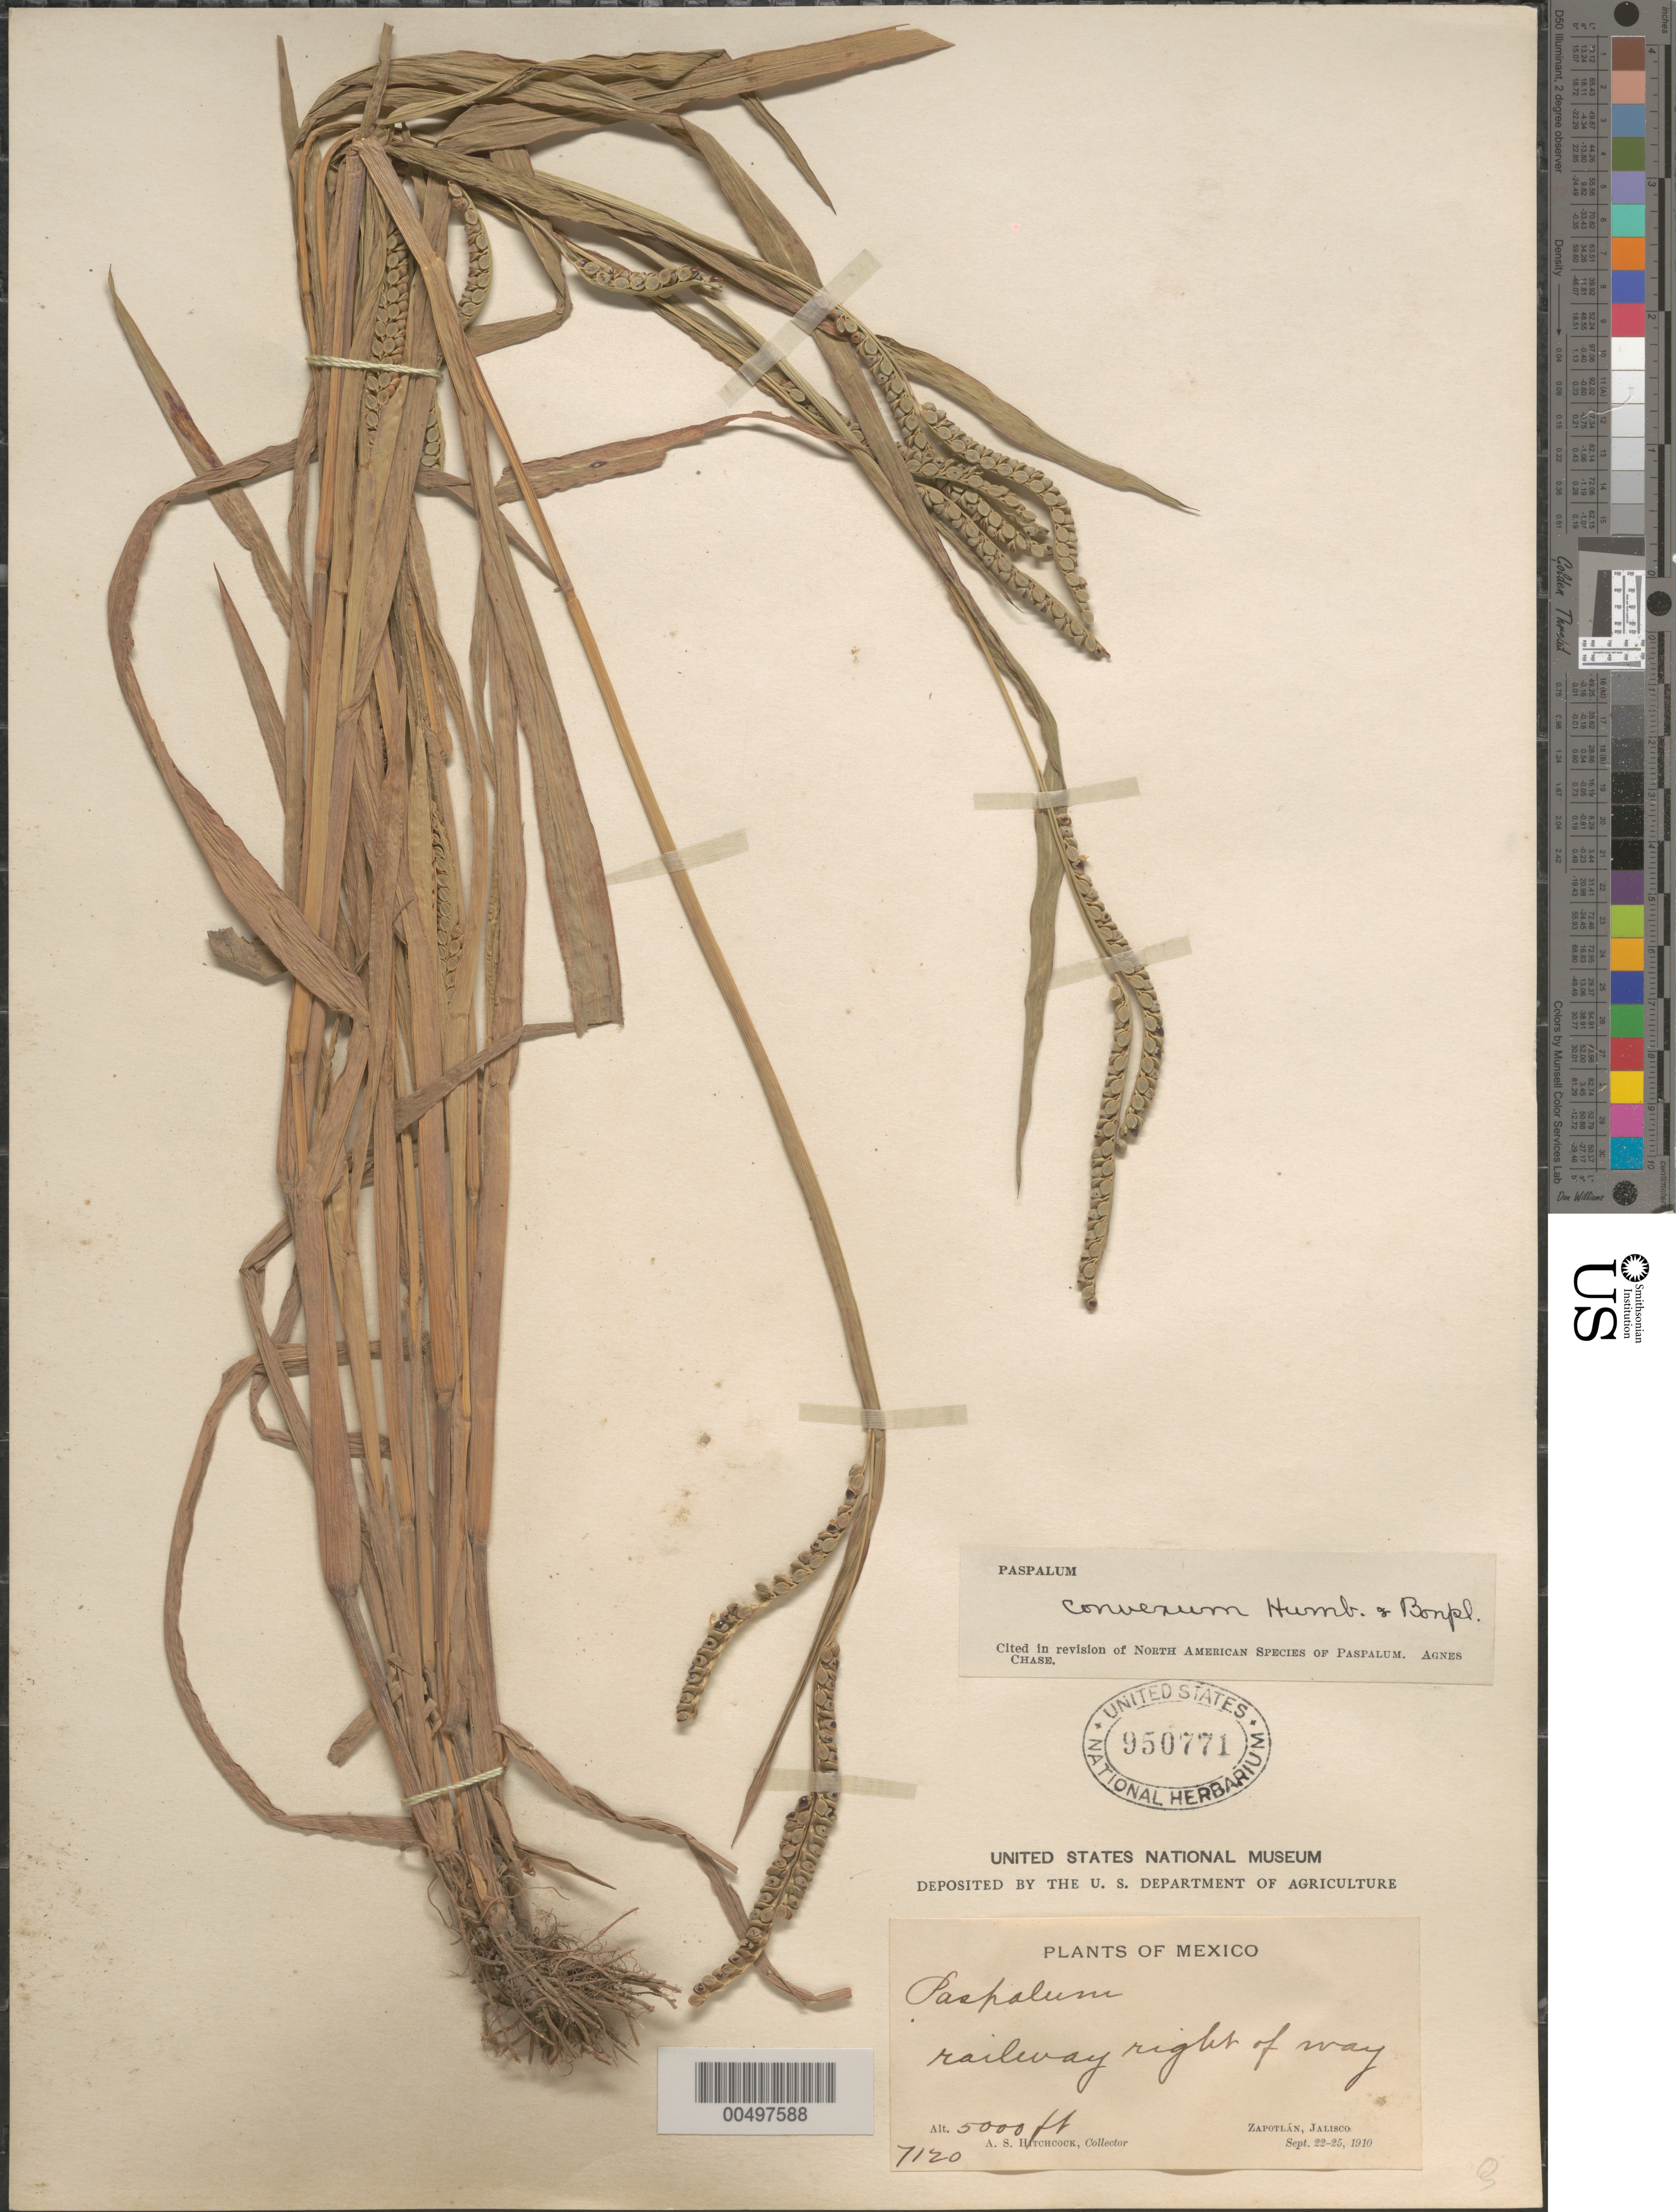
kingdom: Plantae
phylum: Tracheophyta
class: Liliopsida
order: Poales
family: Poaceae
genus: Paspalum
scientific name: Paspalum convexum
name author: Humb. & Bonpl. ex Flüggé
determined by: Chase, [M.] Agnes, (US)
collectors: A. S. Hitchcock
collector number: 7120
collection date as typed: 22 Sep 1910 to 25 Sep 1910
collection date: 1910-09-22/1910-09-25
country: Mexico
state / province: Jalisco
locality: Zapotlán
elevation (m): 1524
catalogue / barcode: US 950771